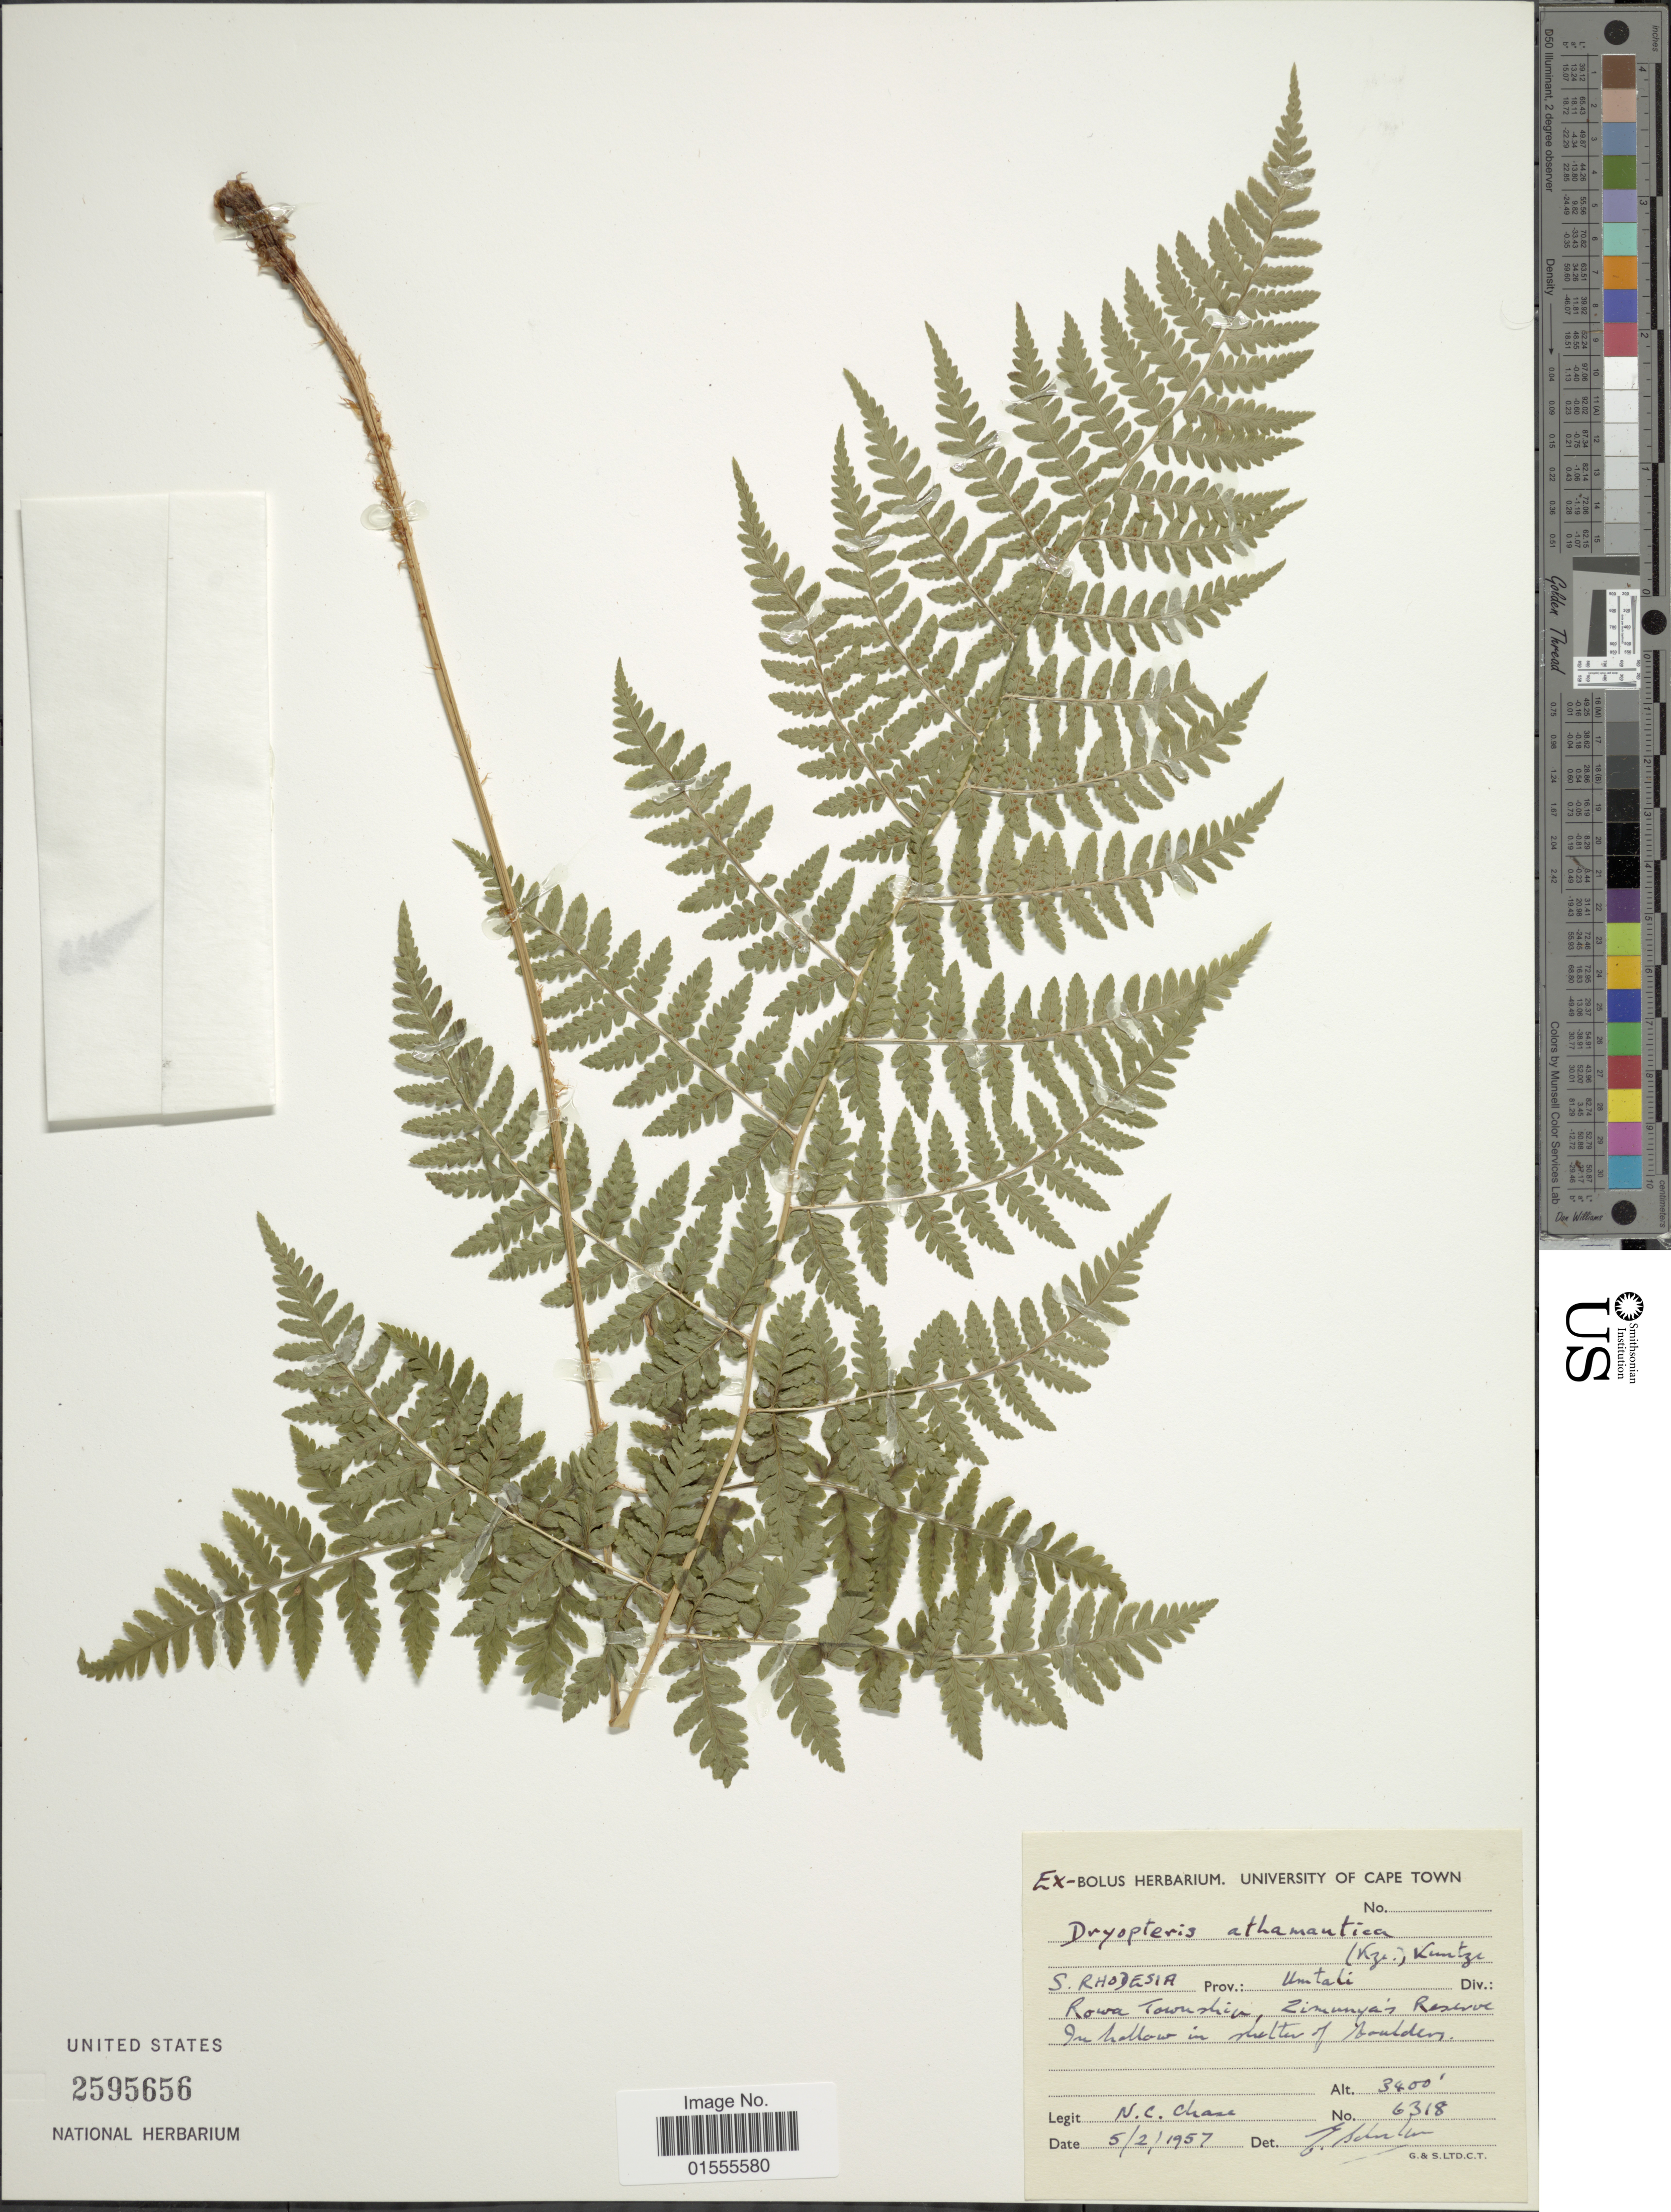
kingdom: Plantae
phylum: Tracheophyta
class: Polypodiopsida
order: Polypodiales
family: Dryopteridaceae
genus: Dryopteris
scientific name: Dryopteris athamantica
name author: (Kunze) Kunze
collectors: N. C. Chase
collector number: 6318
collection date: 1957-02-05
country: Zimbabwe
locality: S. Rhodesia, prov. Umtali Div. Rowa Township, Zimunya's reserve.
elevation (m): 1036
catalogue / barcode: US 2595656